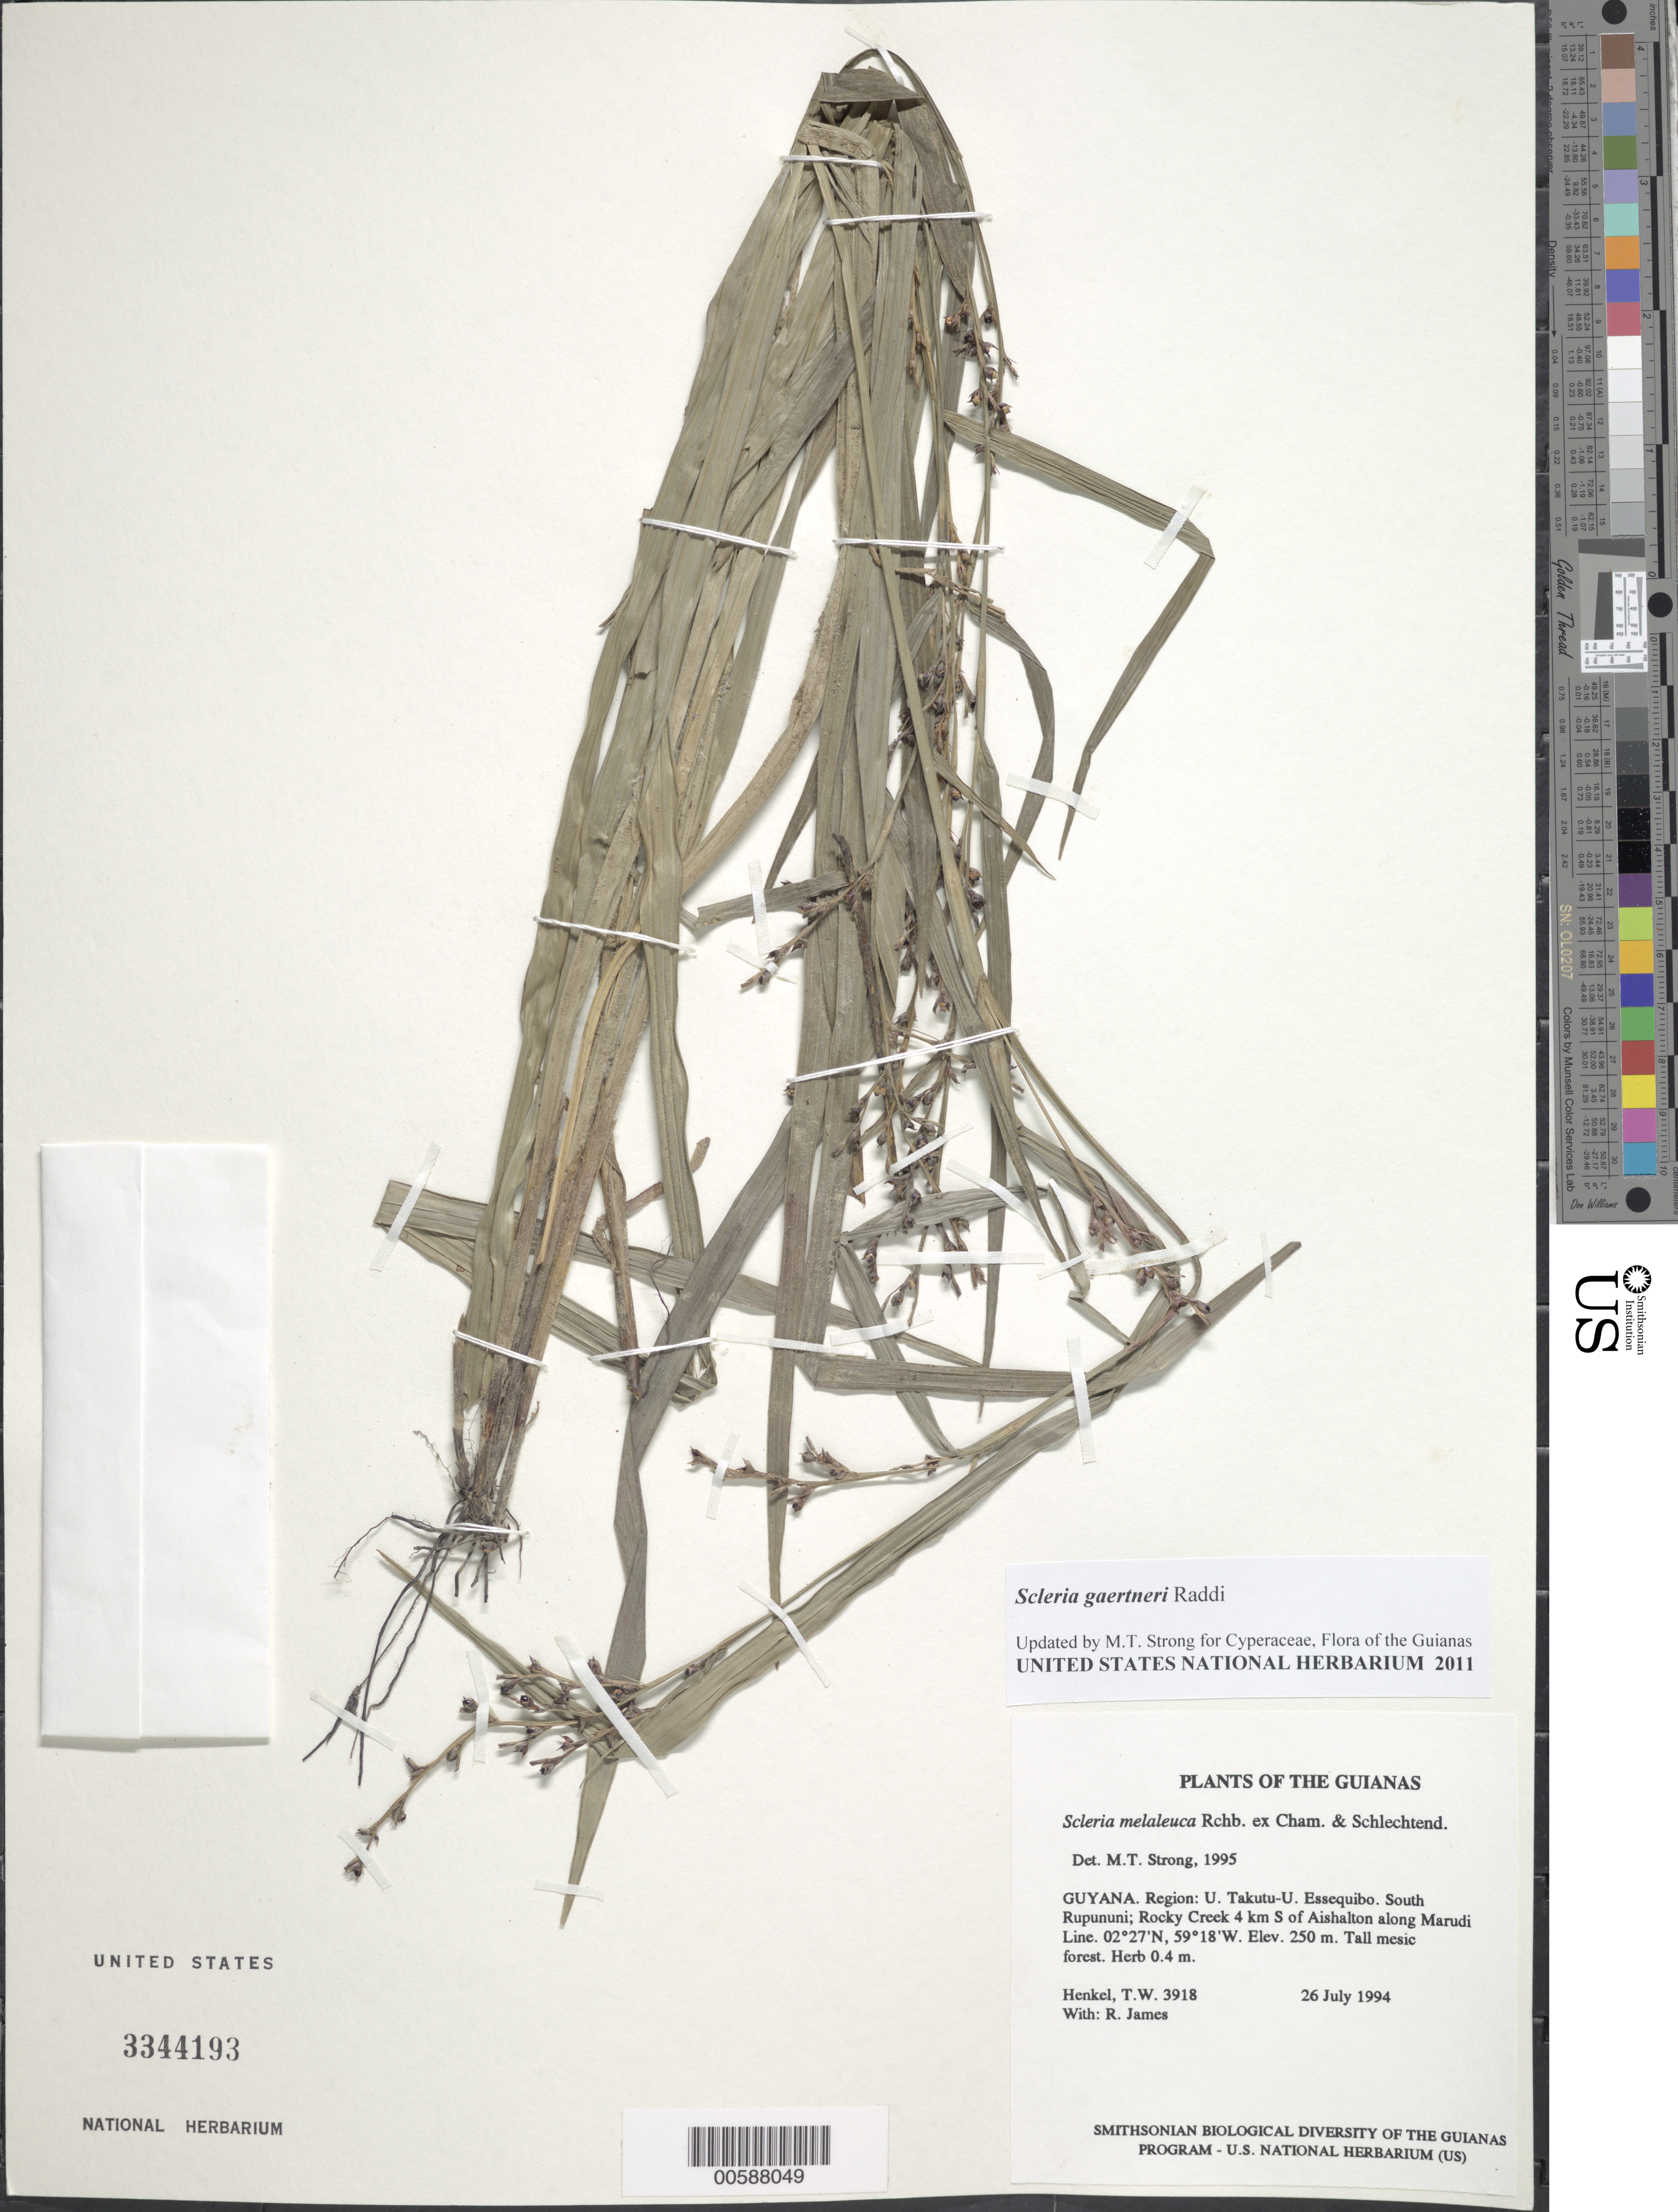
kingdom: Plantae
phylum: Tracheophyta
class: Liliopsida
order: Poales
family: Cyperaceae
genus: Scleria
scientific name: Scleria gaertneri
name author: Raddi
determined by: Strong, M. T., (US), Smithsonian Institution - National Museum of Natural History (UNITED STATES)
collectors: T. Henkel & R. James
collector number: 3918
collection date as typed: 26 July 1994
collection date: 1994-07-26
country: Guyana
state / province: U. Takutu-U. Essequibo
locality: South Rupununi; Rocky Creek 4 km S of Aishalton along Marudi Line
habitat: Tall mesic forest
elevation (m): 250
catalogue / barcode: US 3344193